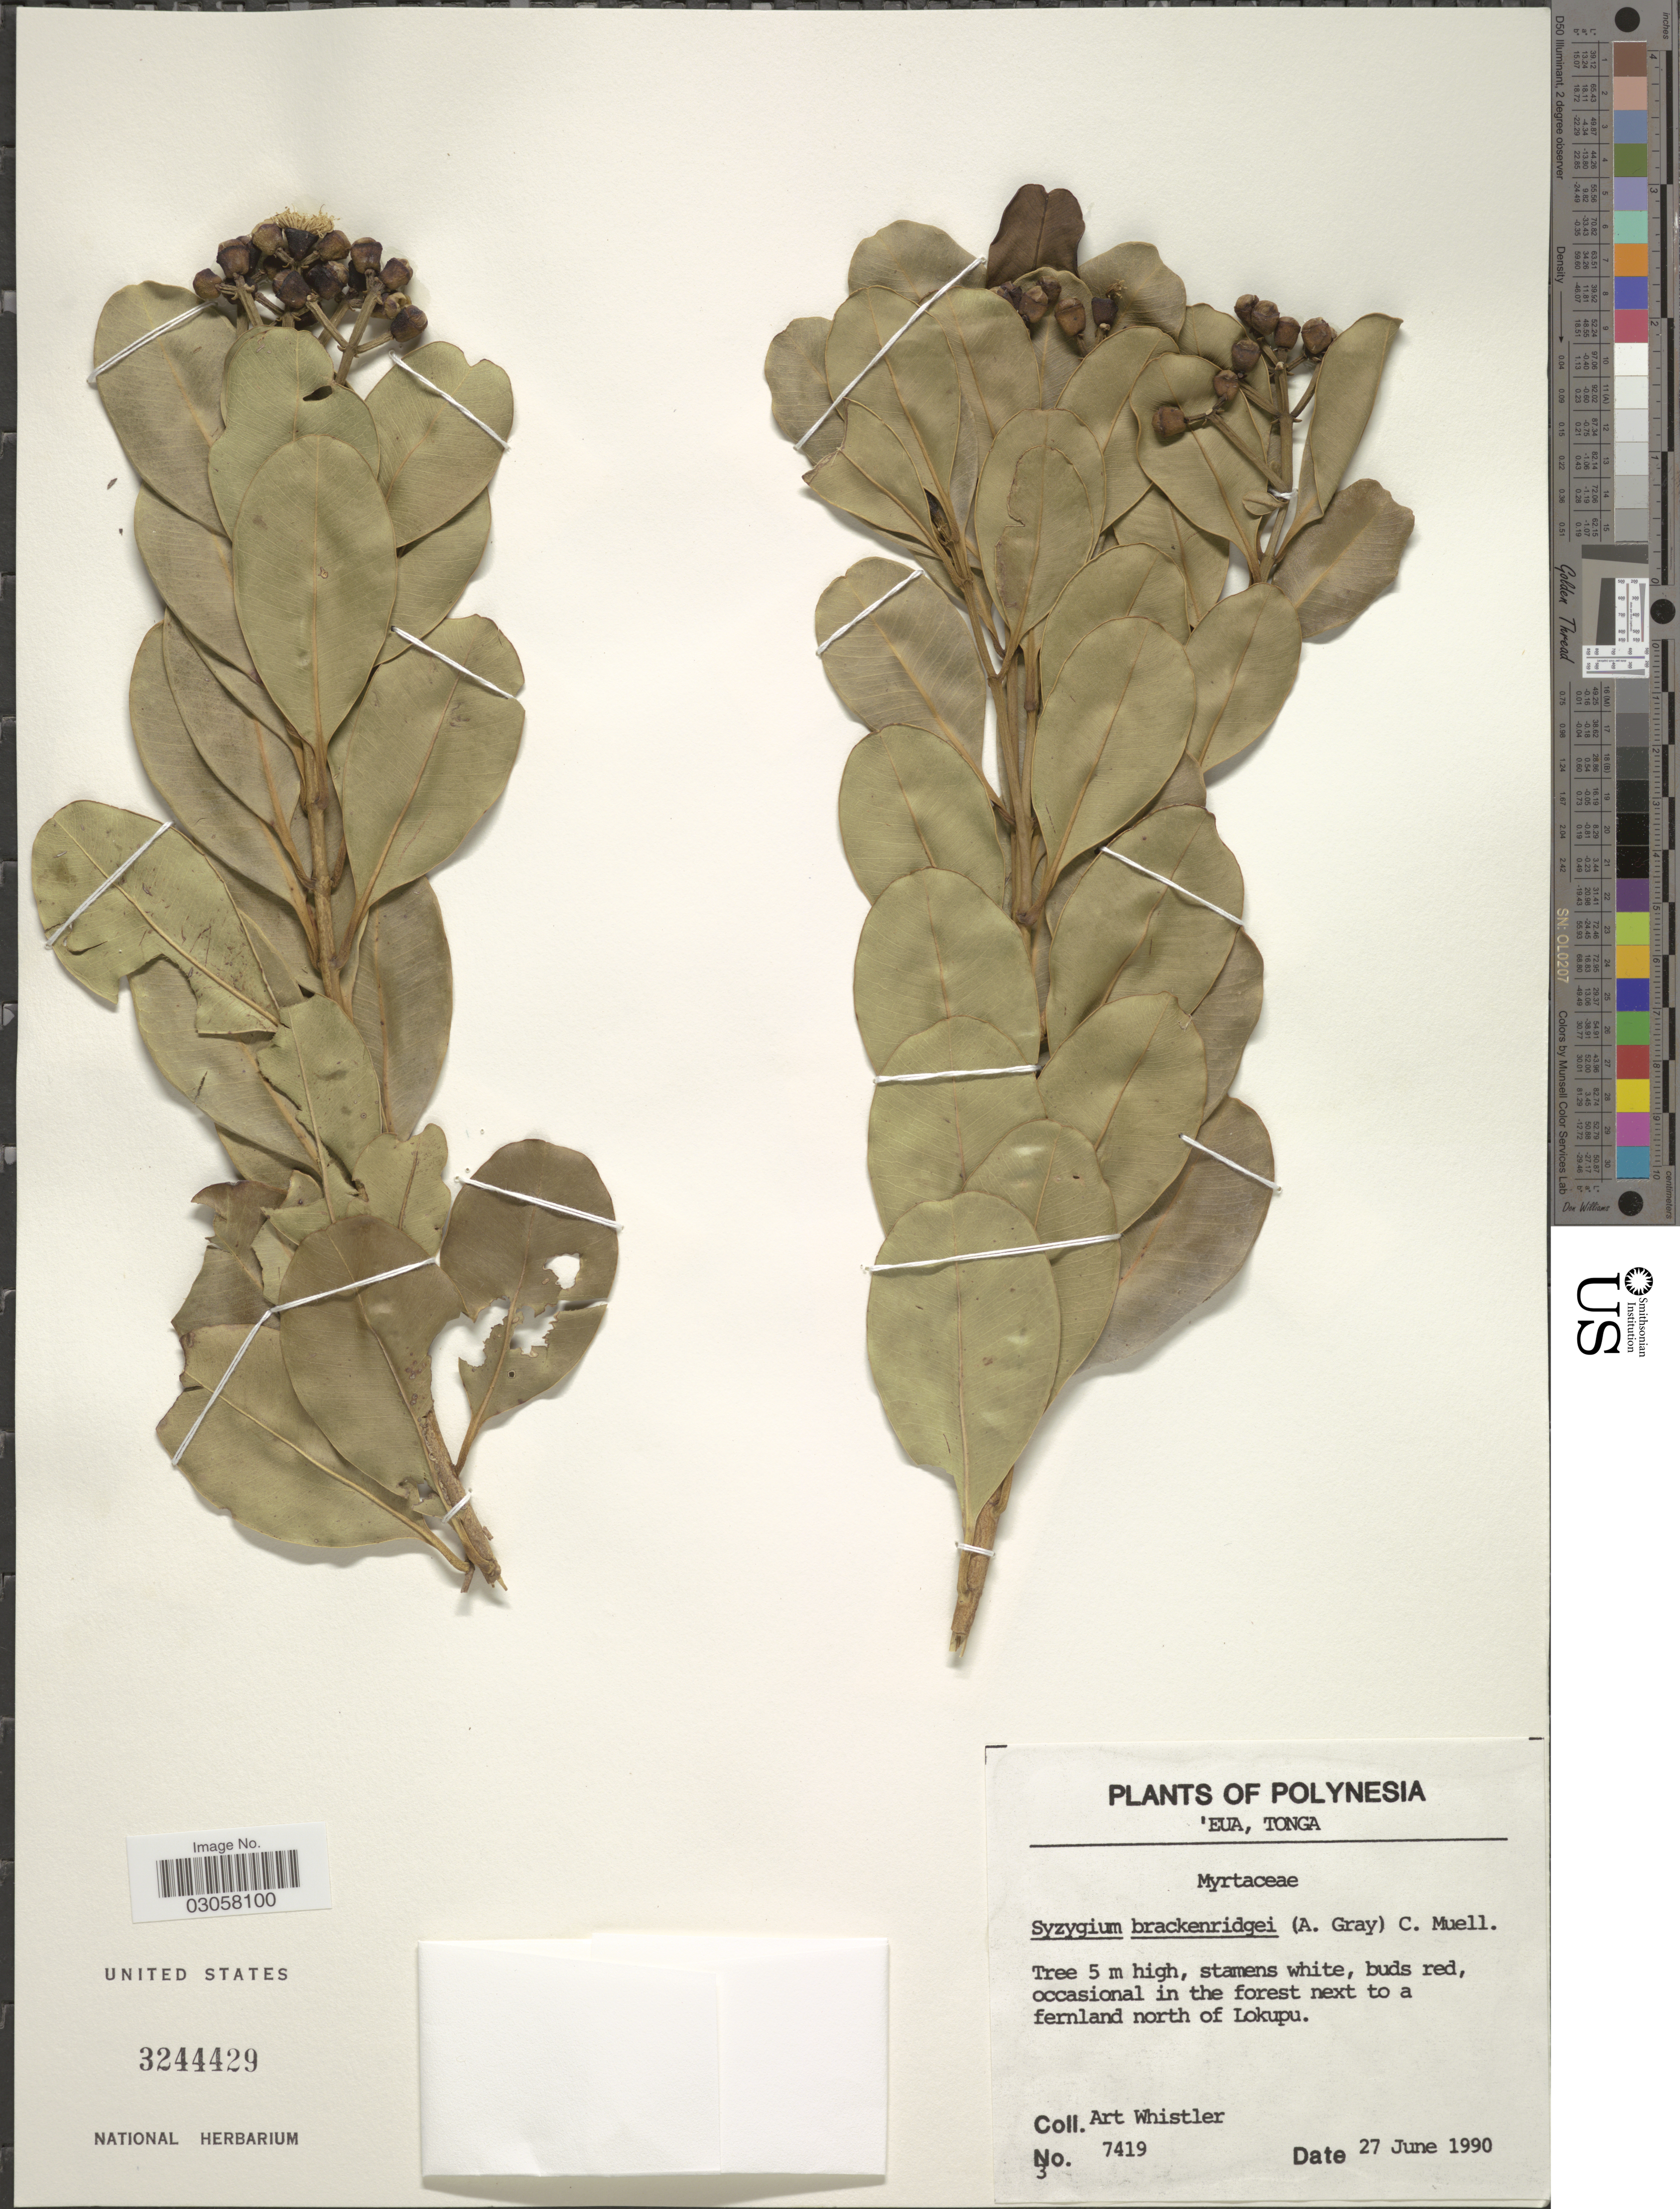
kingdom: Plantae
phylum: Tracheophyta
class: Magnoliopsida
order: Myrtales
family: Myrtaceae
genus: Syzygium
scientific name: Syzygium brackenridgei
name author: (A. Gray) Müll. Stuttg.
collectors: A. Whistler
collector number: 7419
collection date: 1990-06-27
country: Tonga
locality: Polynesia. 'Eua. In the forest next to a fernland north of Lokupu.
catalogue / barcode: US 3244429